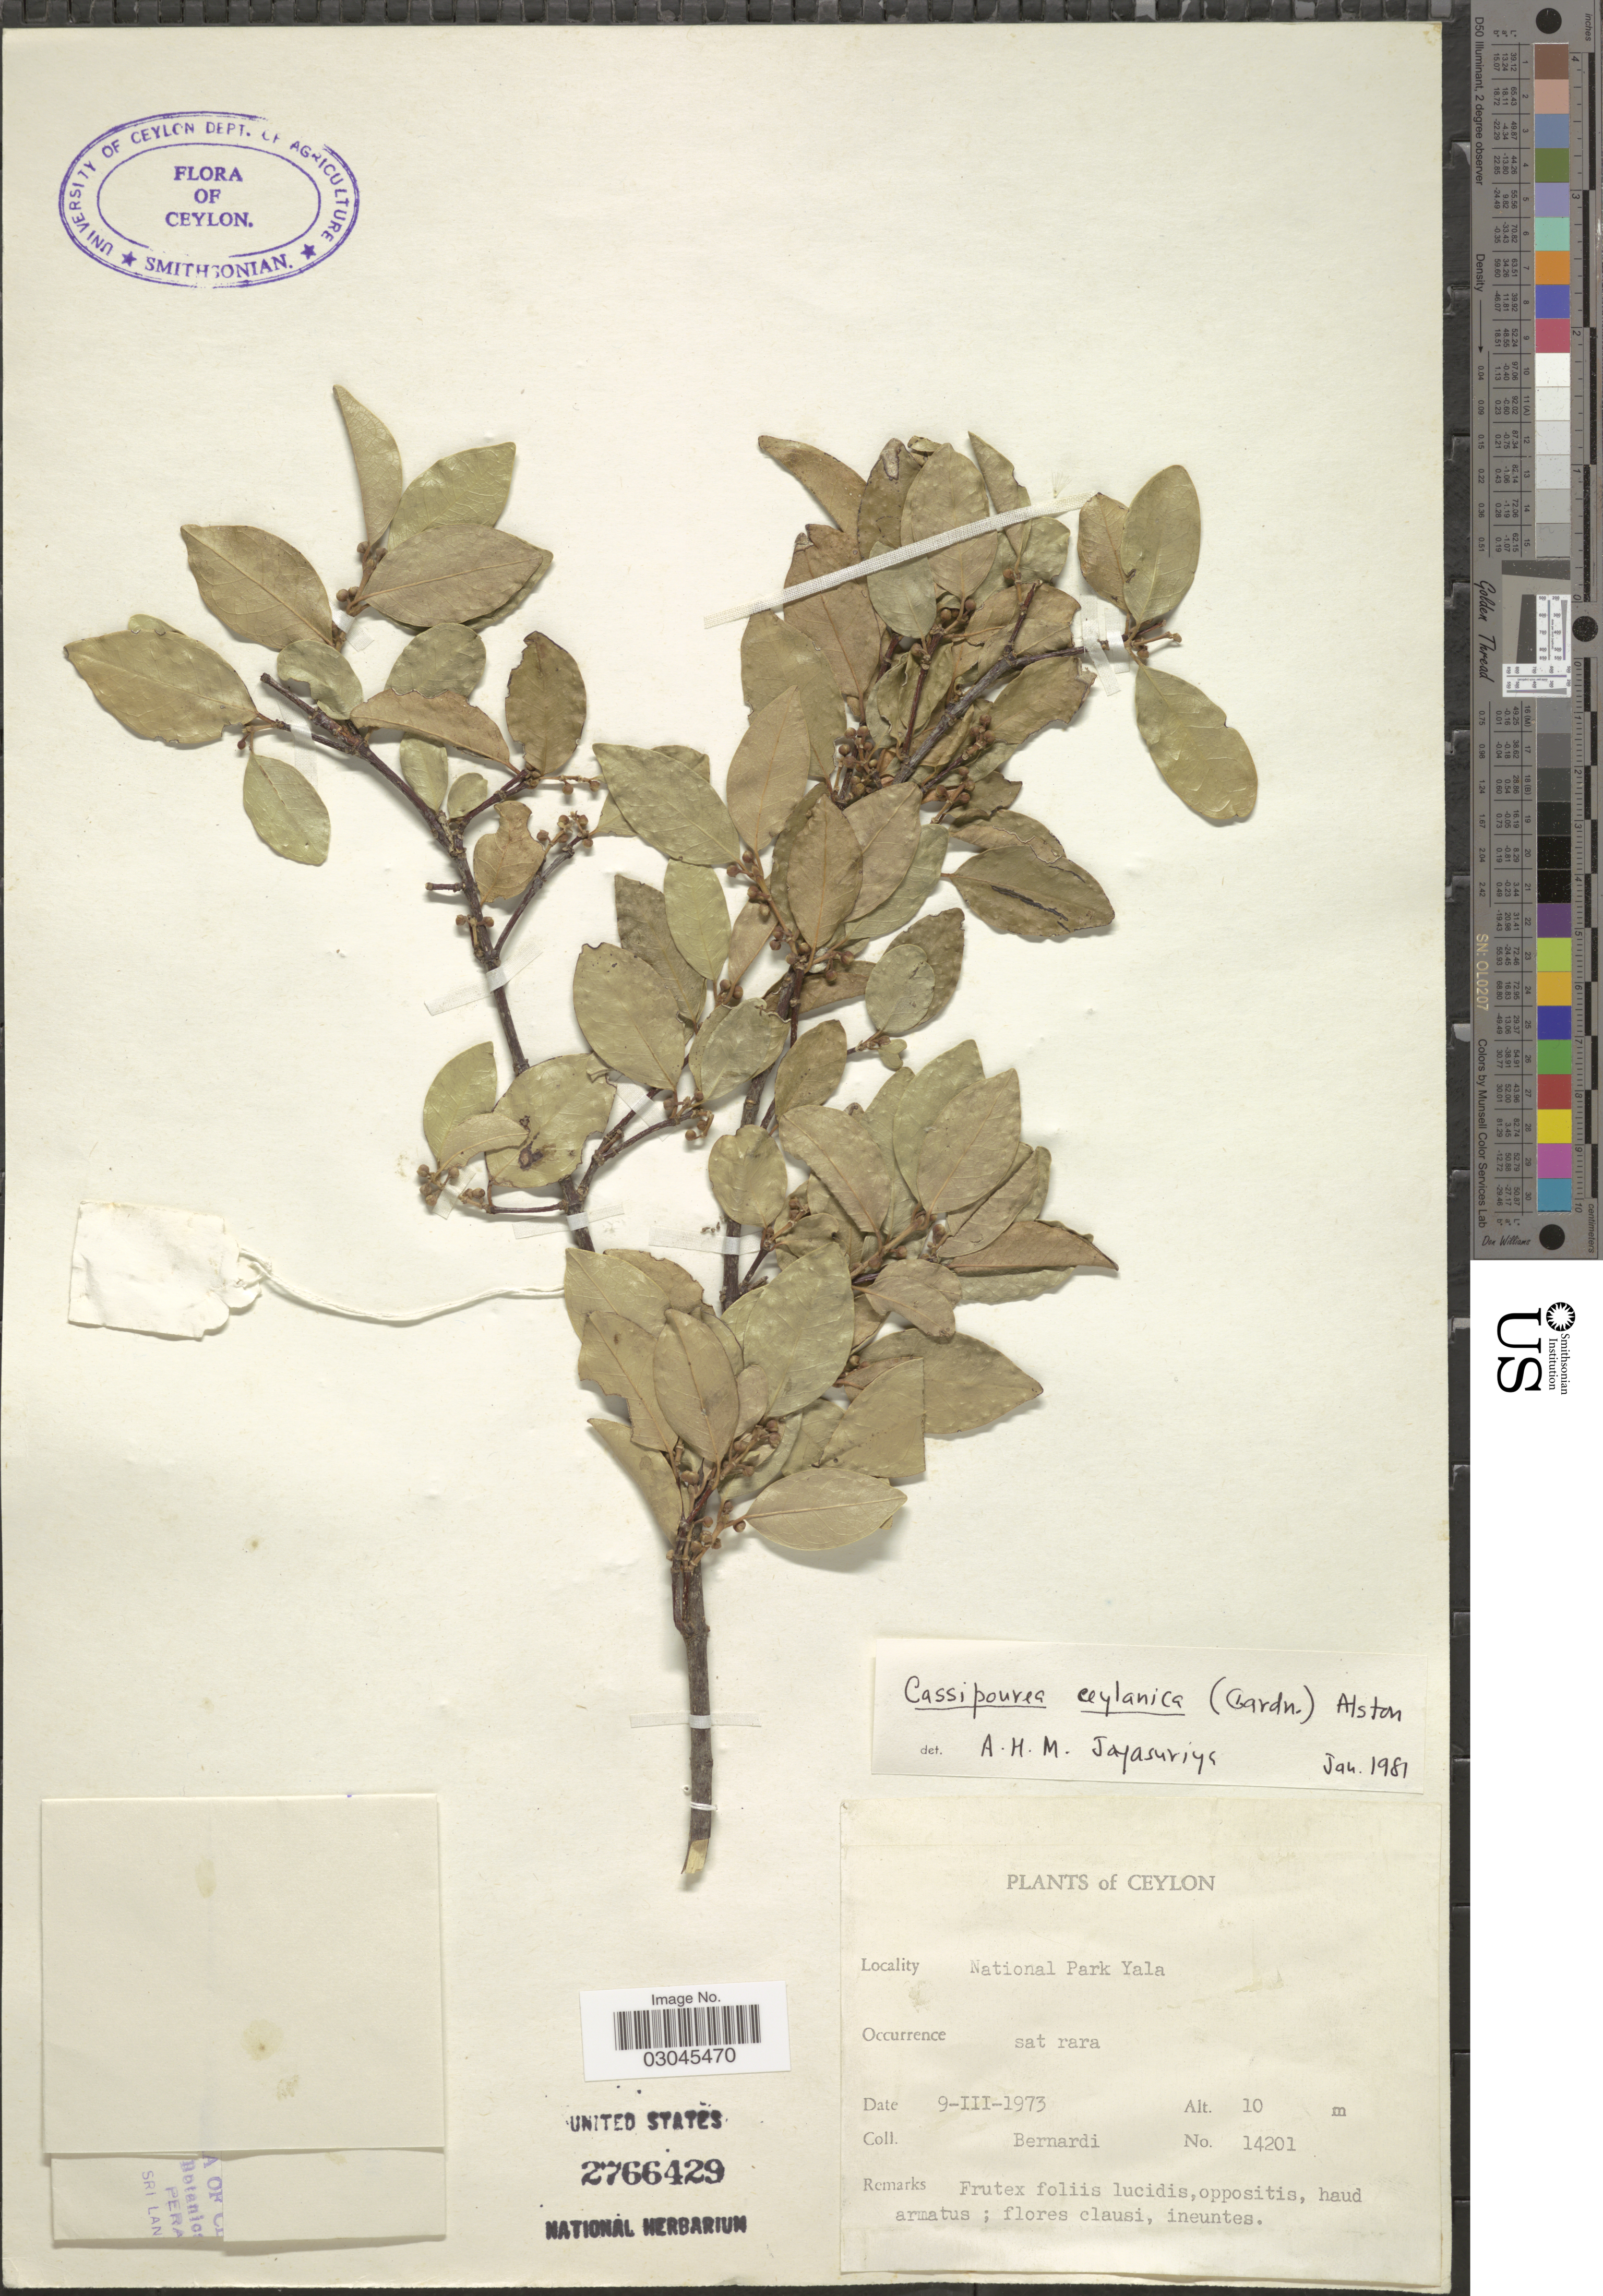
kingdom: Plantae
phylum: Tracheophyta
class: Magnoliopsida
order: Malpighiales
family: Rhizophoraceae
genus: Cassipourea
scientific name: Cassipourea ceylanica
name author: (Gardner) Alston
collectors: Bernardi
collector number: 14201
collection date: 1973-03-09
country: Sri Lanka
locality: Ceylon. National Park Yala.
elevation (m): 10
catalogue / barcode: US 2766429